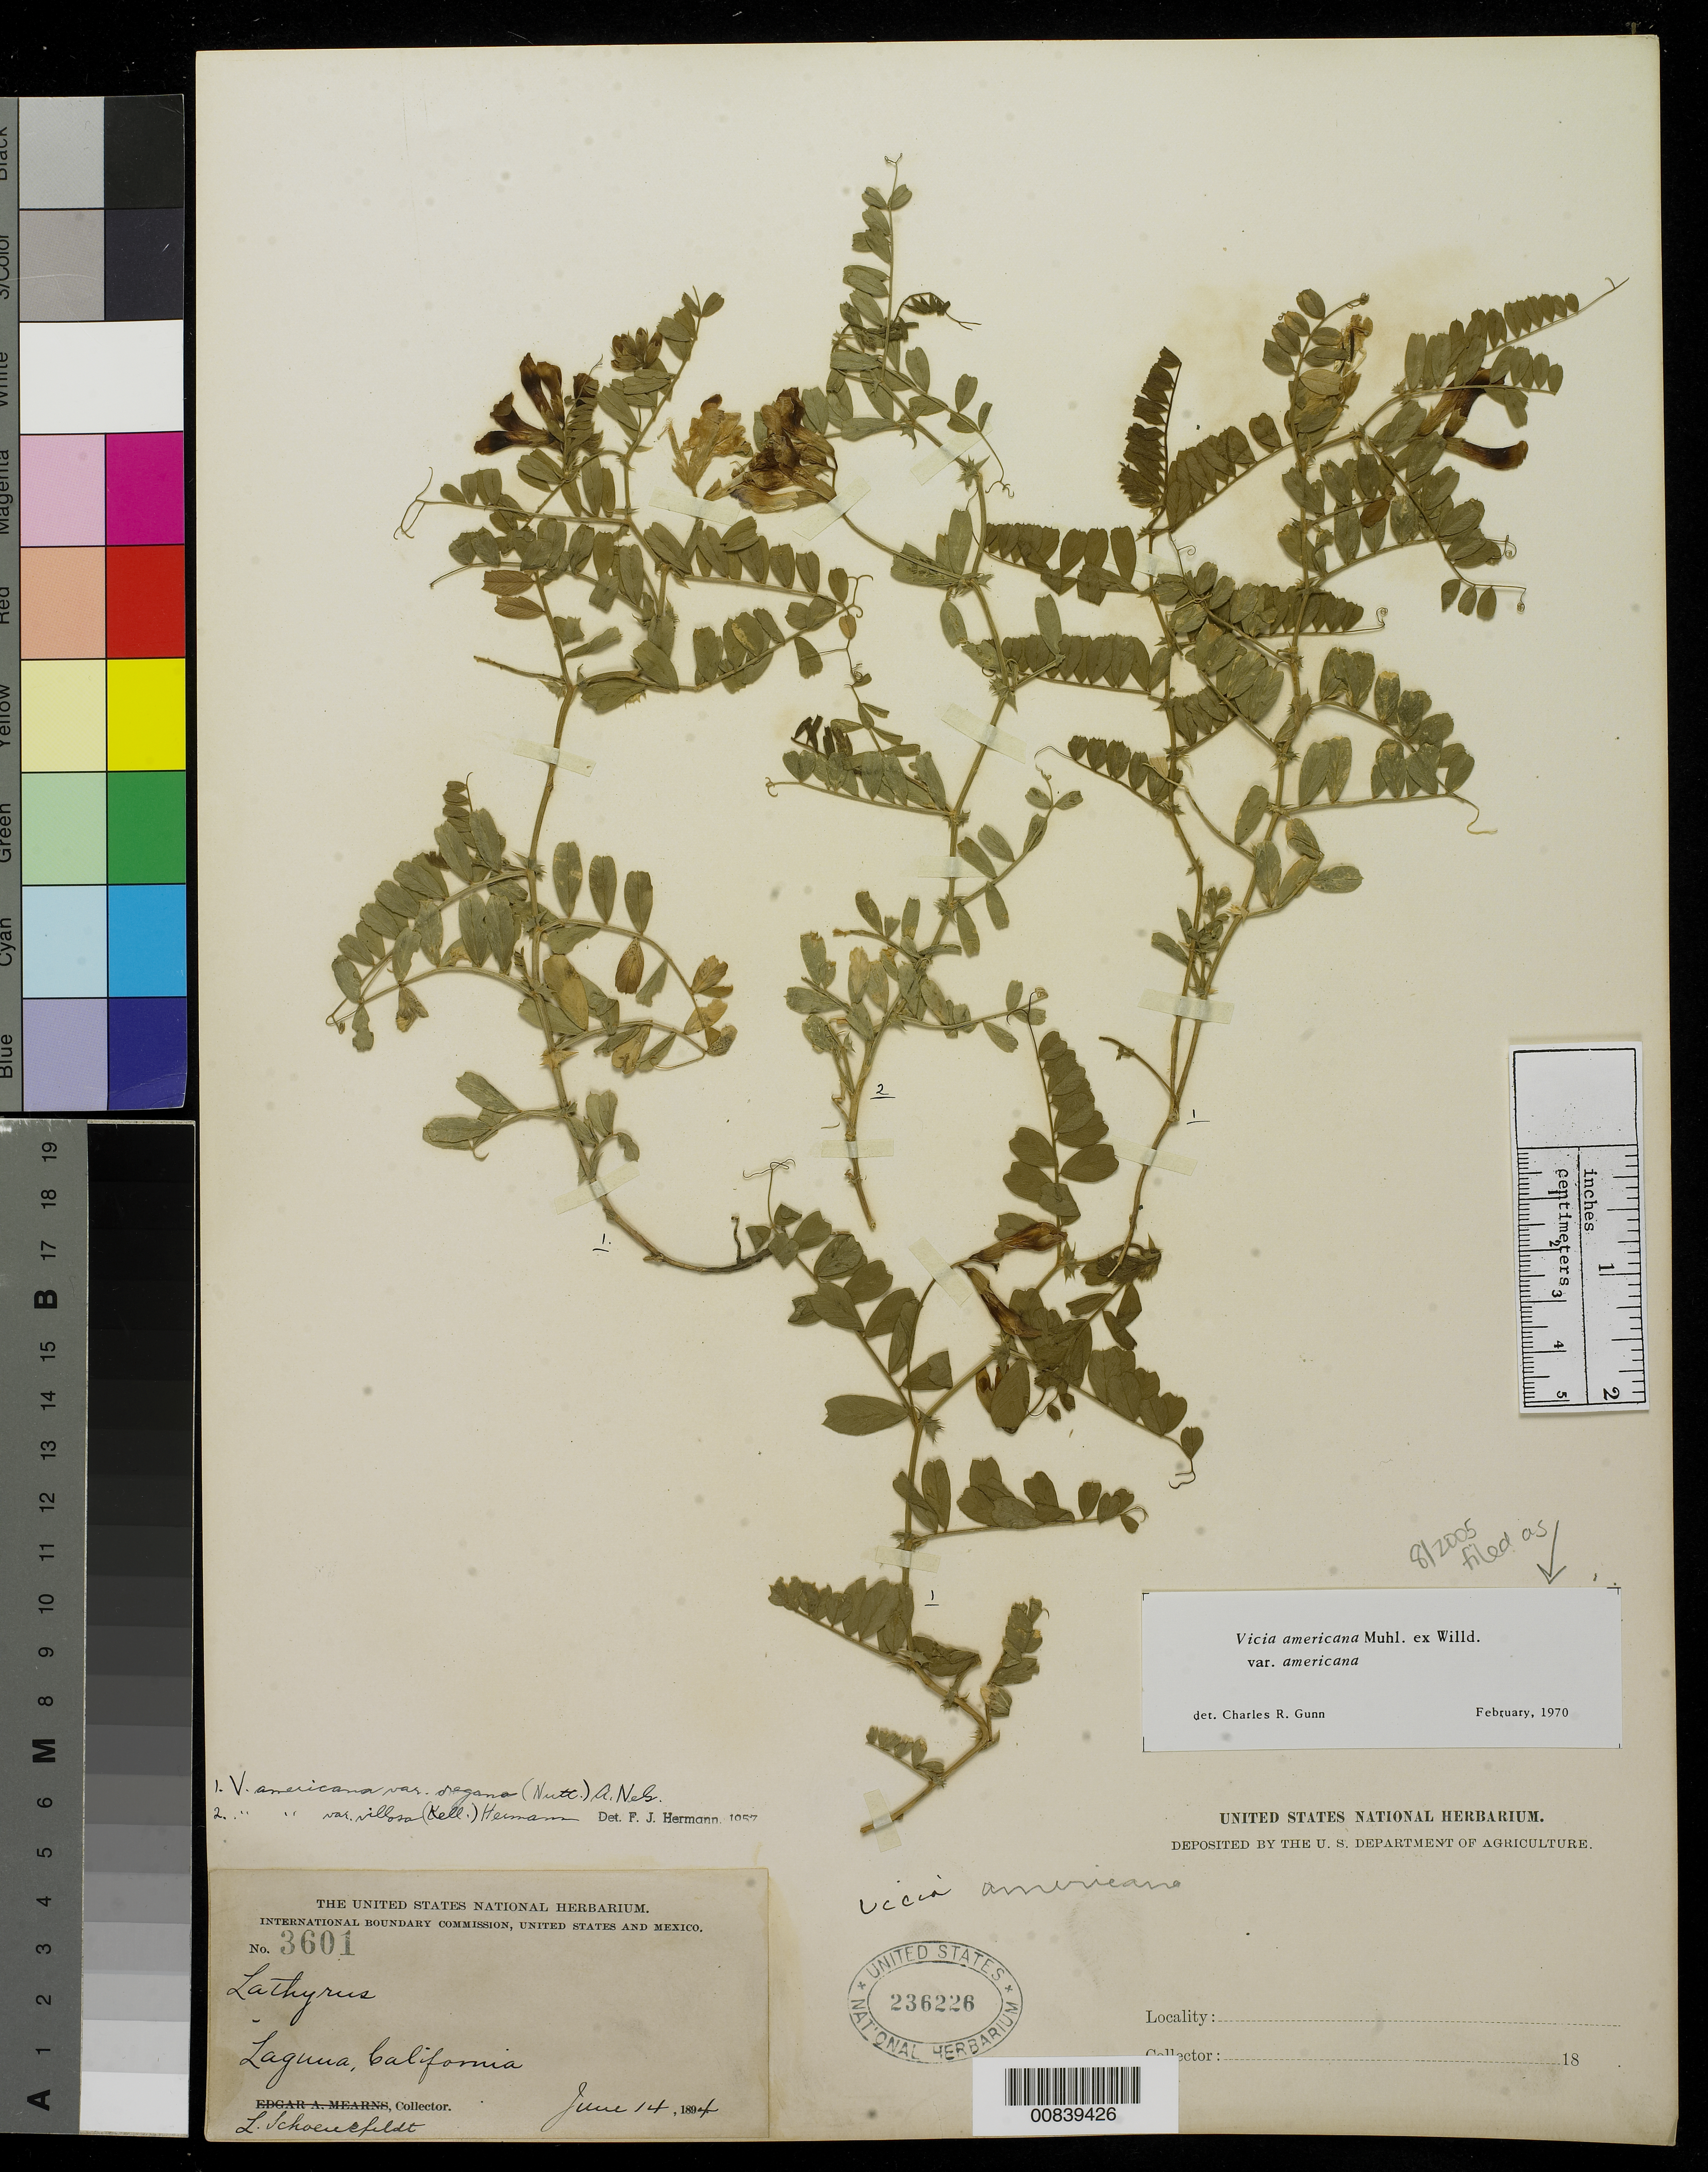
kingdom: Plantae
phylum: Tracheophyta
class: Magnoliopsida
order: Fabales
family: Fabaceae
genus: Vicia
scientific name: Vicia americana var. americana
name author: Muhl. ex Willd.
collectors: L. Schoenfeldt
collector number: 3601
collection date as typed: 14 Jun 1894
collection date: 1894-06-14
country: United States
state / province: California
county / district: Orange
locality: Laguna, California.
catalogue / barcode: US 236226